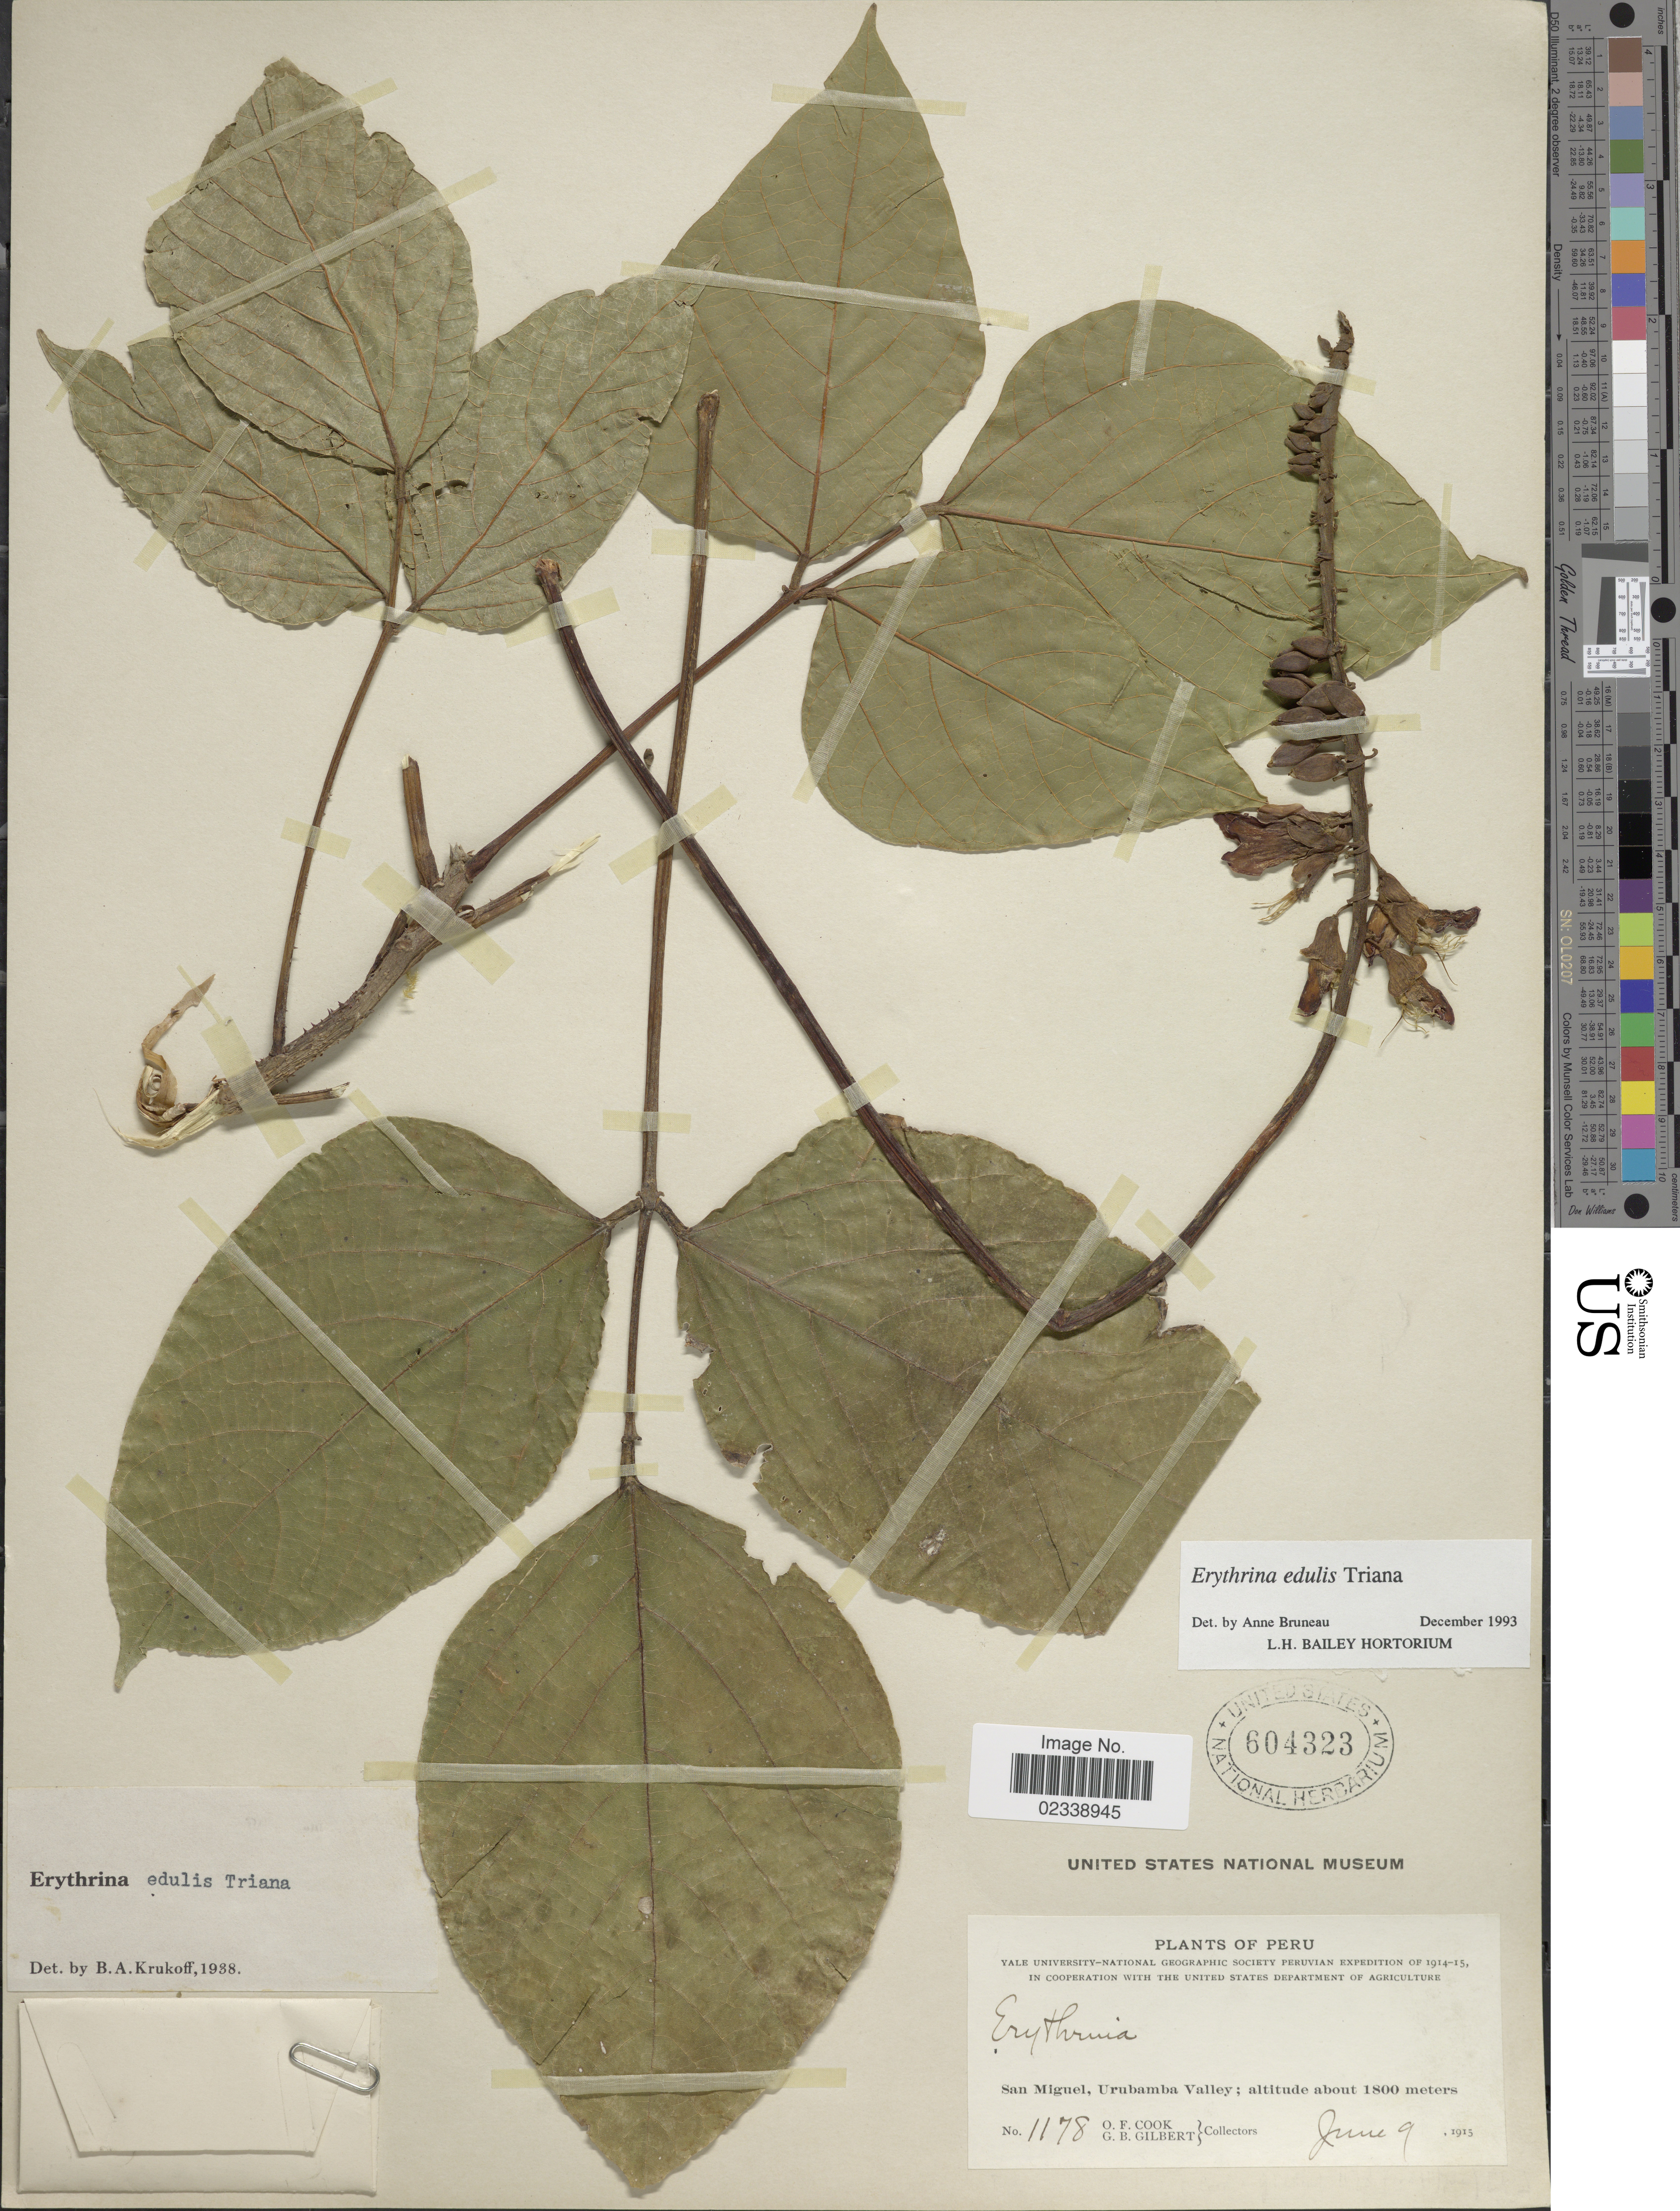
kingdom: Plantae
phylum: Tracheophyta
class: Magnoliopsida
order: Fabales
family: Fabaceae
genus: Erythrina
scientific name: Erythrina edulis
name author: Triana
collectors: O. F. Cook & G. B. Gilbert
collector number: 1178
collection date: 1915-06-09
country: Peru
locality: San Miguel, Urubamba Valley.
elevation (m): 1800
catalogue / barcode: US 604323